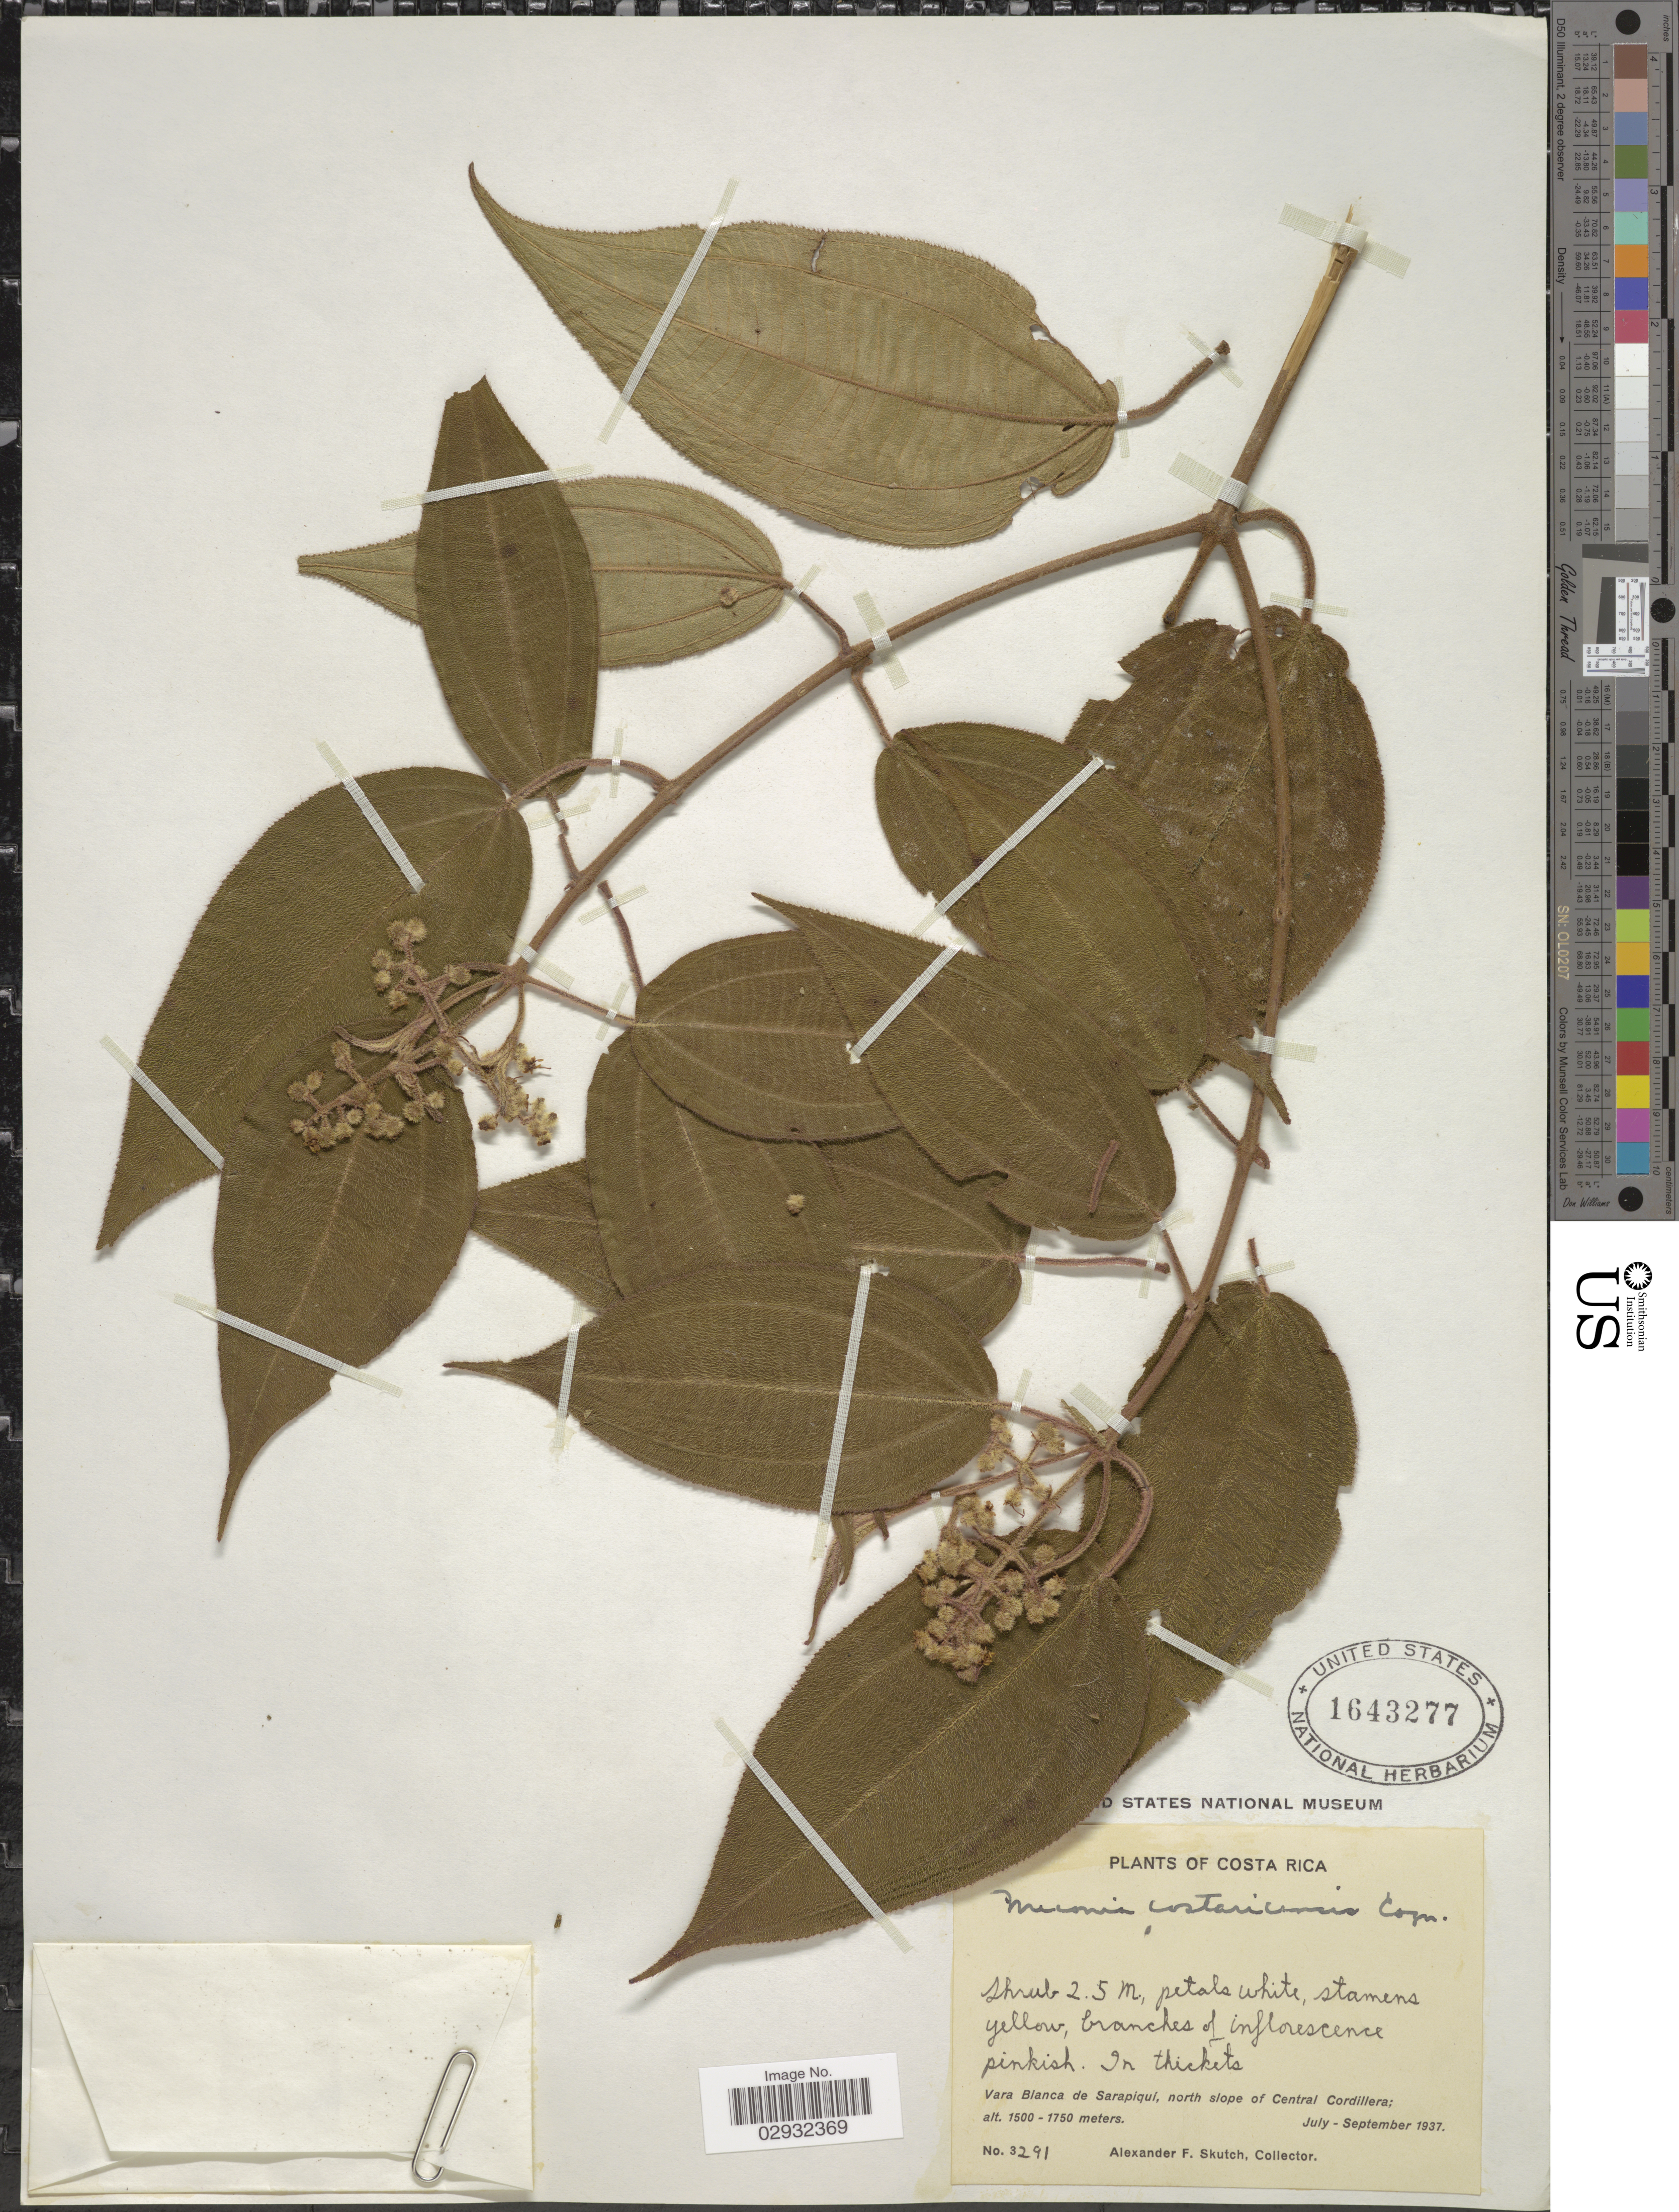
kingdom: Plantae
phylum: Tracheophyta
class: Magnoliopsida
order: Myrtales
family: Melastomataceae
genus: Miconia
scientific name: Miconia costaricensis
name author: Cogn.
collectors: A. F. Skutch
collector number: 3291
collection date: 1937-07/1937-09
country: Costa Rica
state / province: Heredia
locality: In thickets. Vara Blanca de Sarapiqui, north slope of Central Cordillera.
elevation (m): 1500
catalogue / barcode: US 1643277